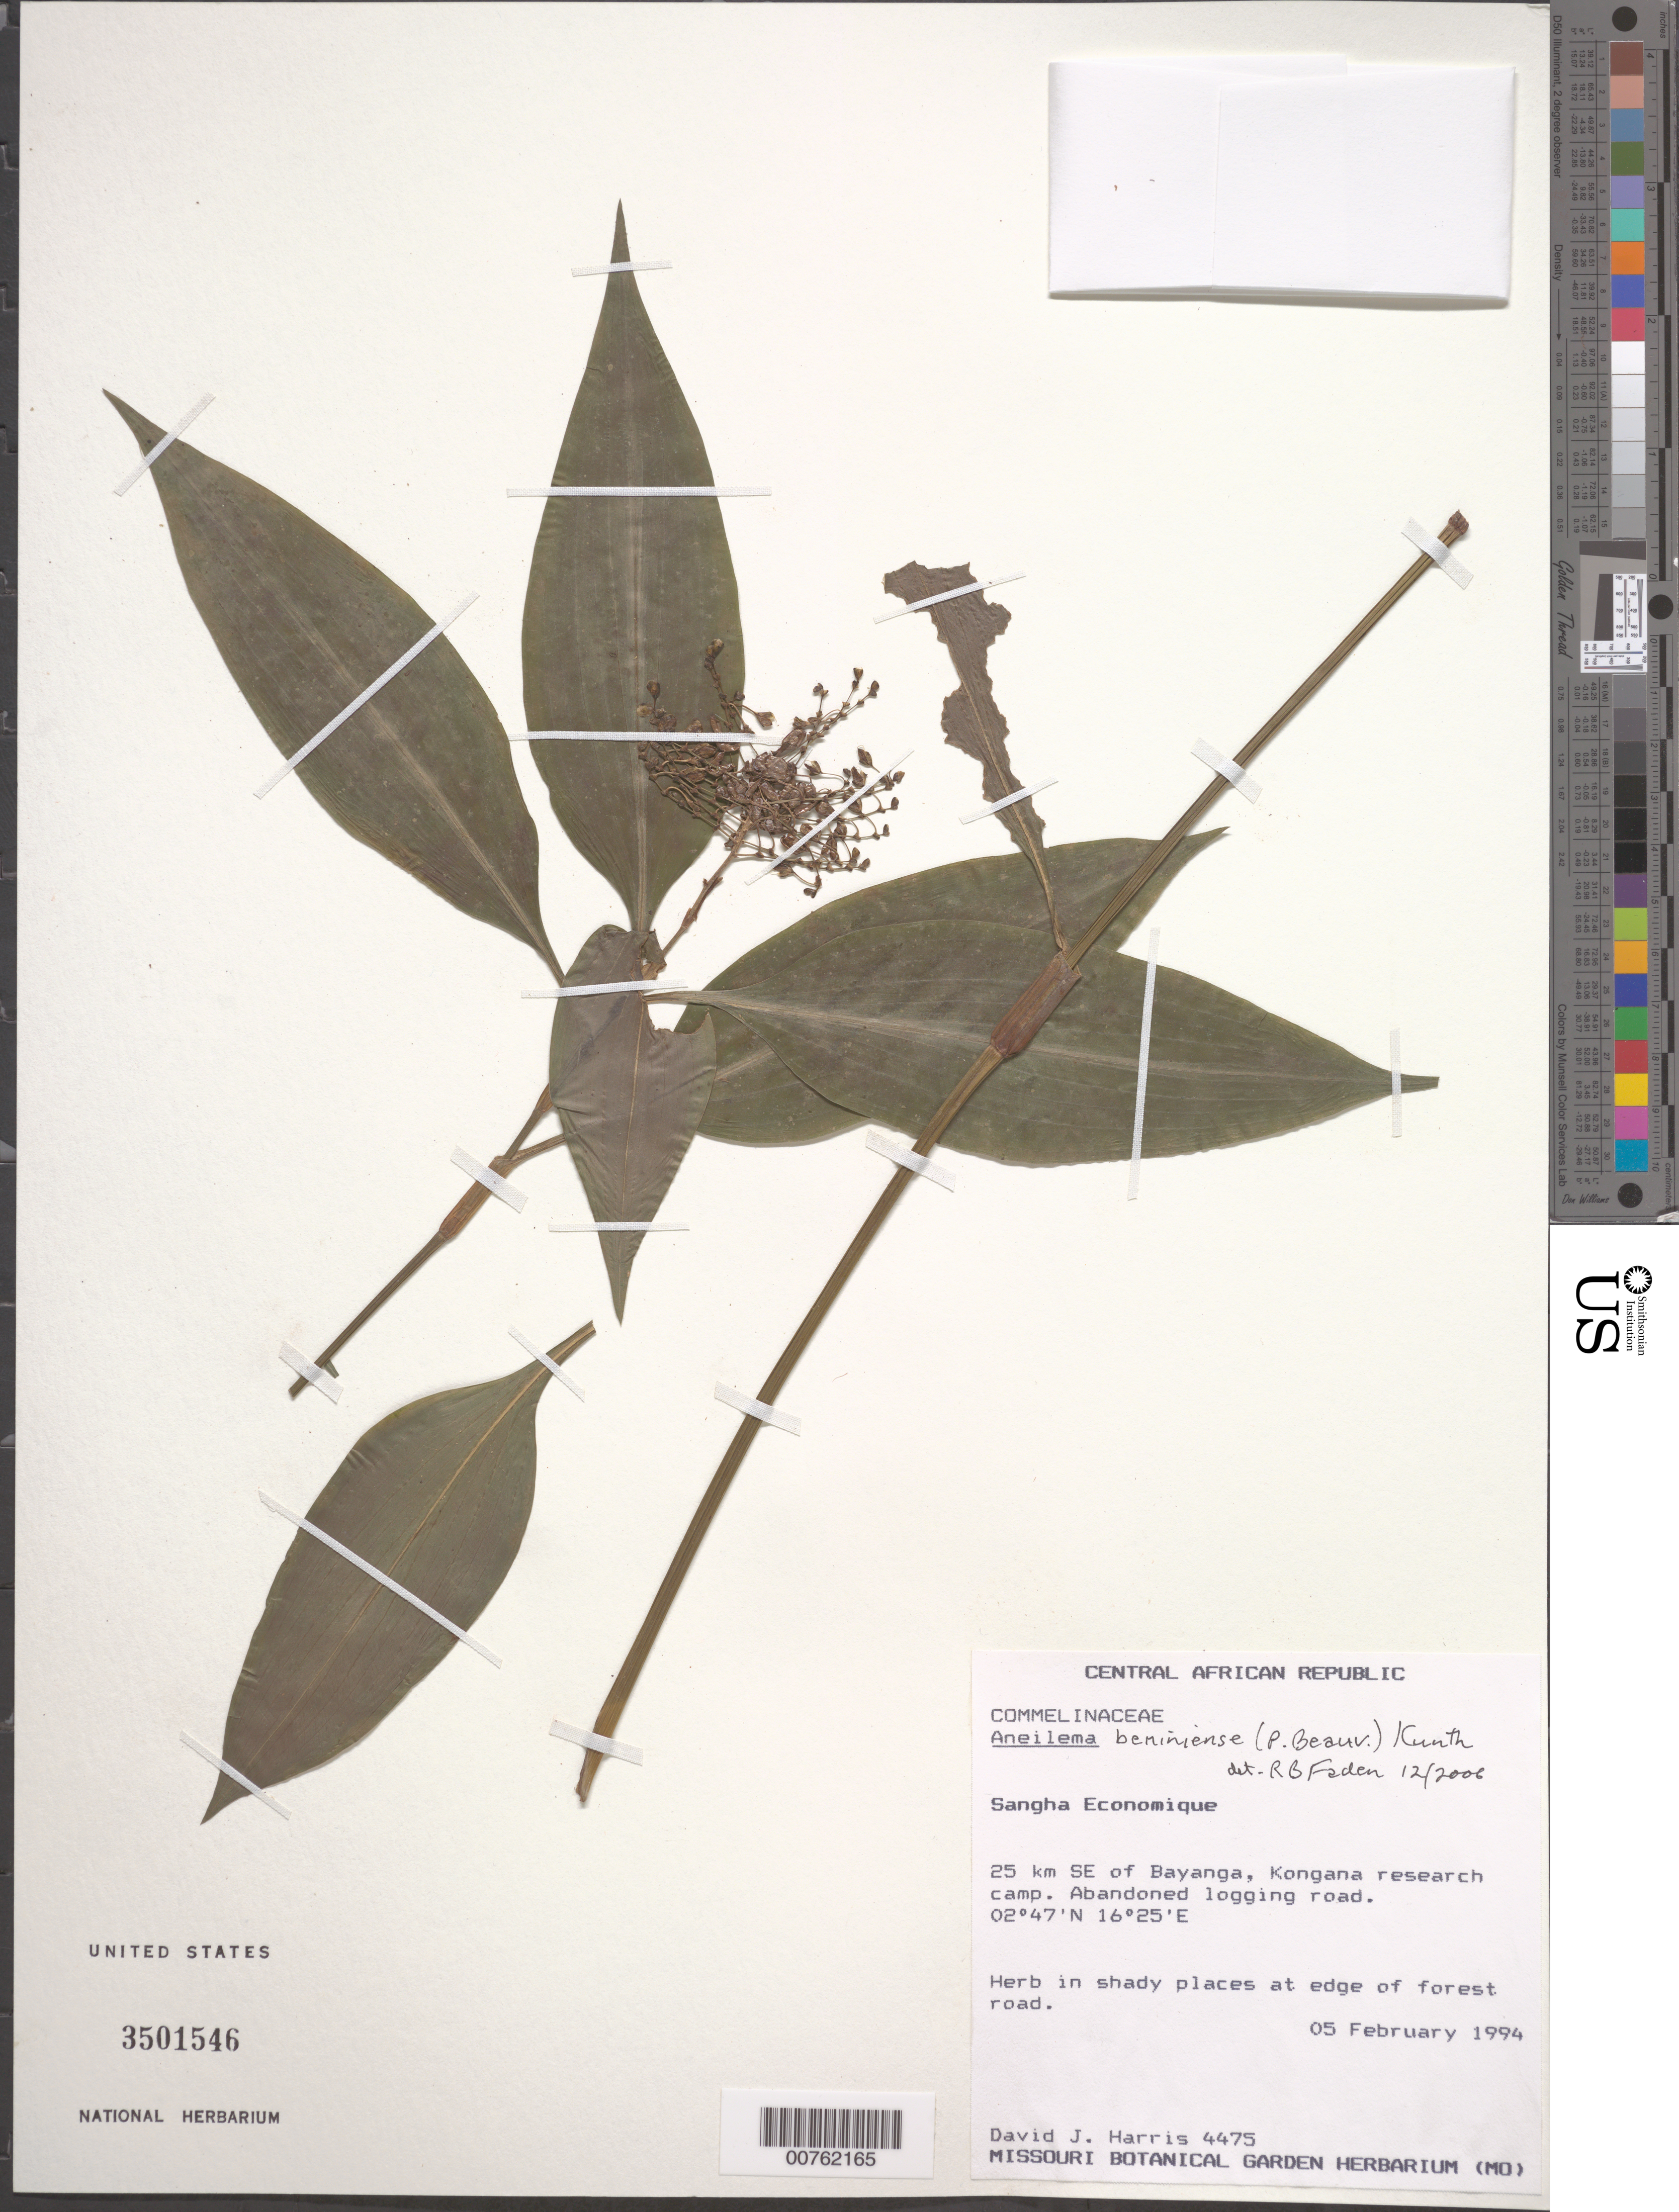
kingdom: Plantae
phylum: Tracheophyta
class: Liliopsida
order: Commelinales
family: Commelinaceae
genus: Aneilema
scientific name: Aneilema beniniense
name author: (P. Beauv.) Kunth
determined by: Faden, Robert B., (US), Smithsonian Institution - National Museum of Natural History (UNITED STATES)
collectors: D. J. Harris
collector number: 4475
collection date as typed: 05 Feb 1994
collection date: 1994-02-05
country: Central African Republic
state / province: Sangha-Mbaere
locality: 25 km SE of Bayanga, Kongana research camp. abandoned logging road.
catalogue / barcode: US 3501546